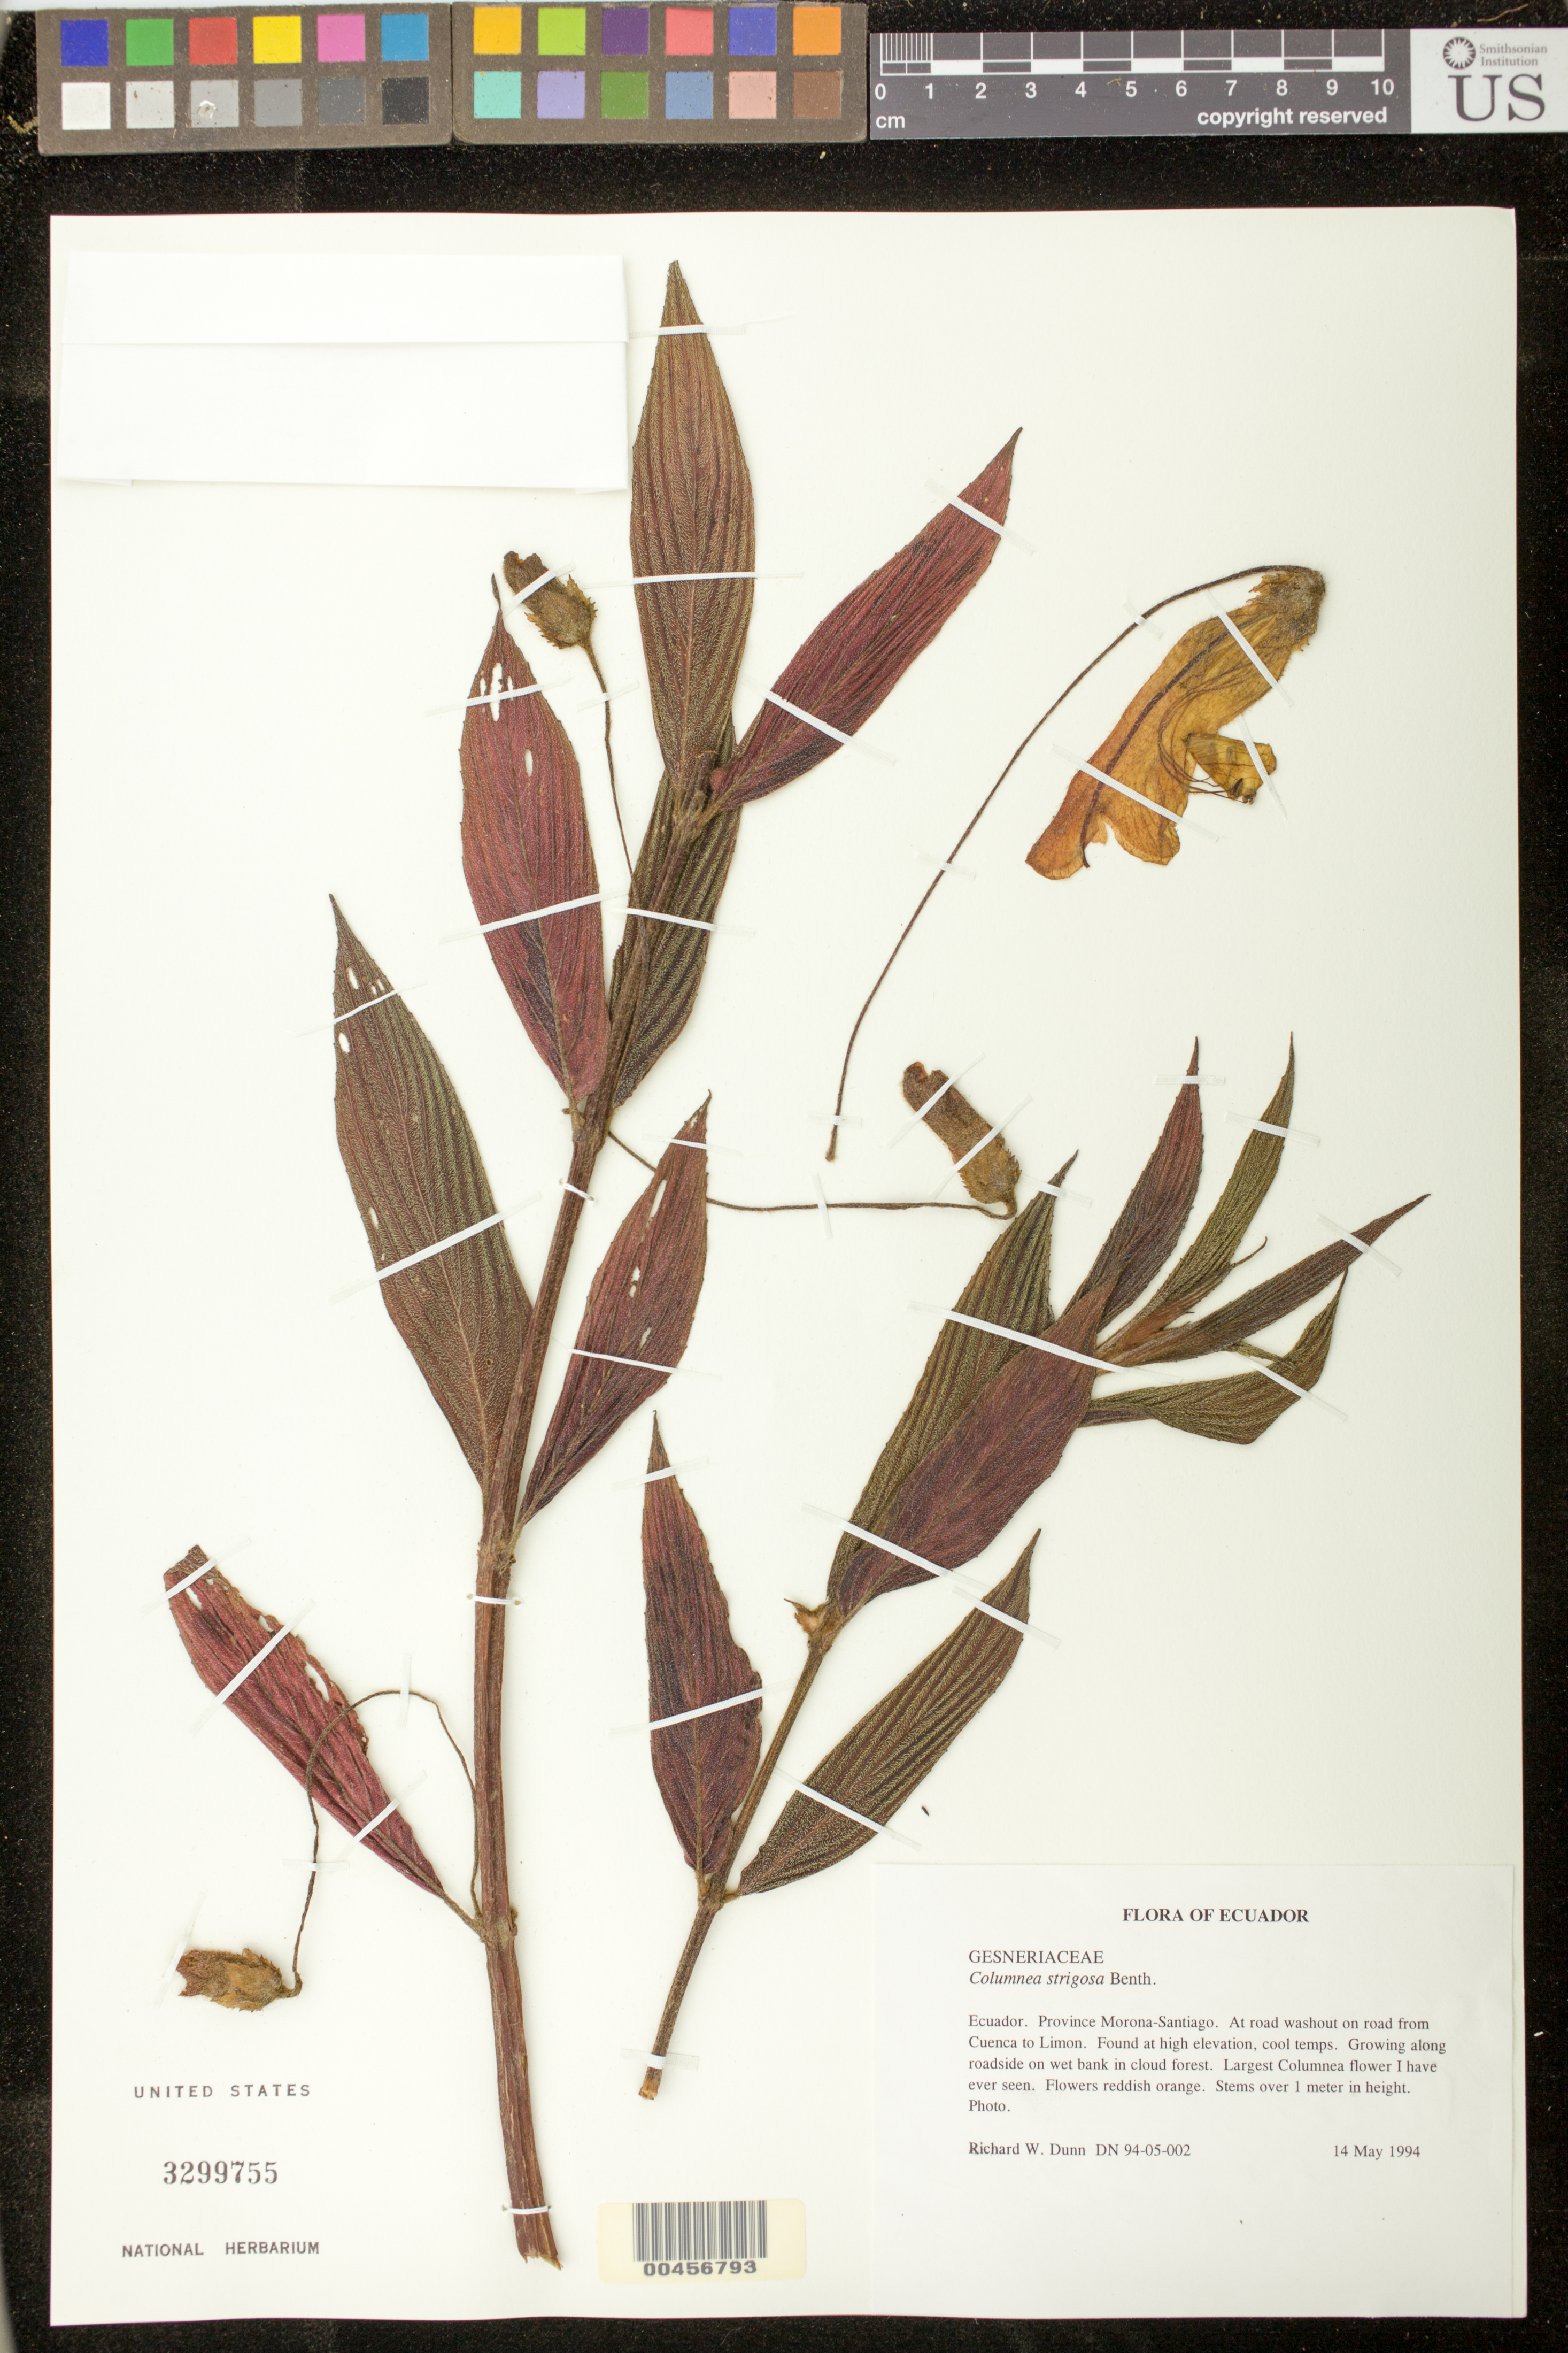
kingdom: Plantae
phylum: Tracheophyta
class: Magnoliopsida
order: Lamiales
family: Gesneriaceae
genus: Columnea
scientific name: Columnea strigosa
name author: Benth.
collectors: R. Dunn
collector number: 9405002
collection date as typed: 14 May 1994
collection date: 1994-05-14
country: Ecuador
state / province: Morona-Santiago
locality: From Cuenca to Limon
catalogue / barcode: US 3299755